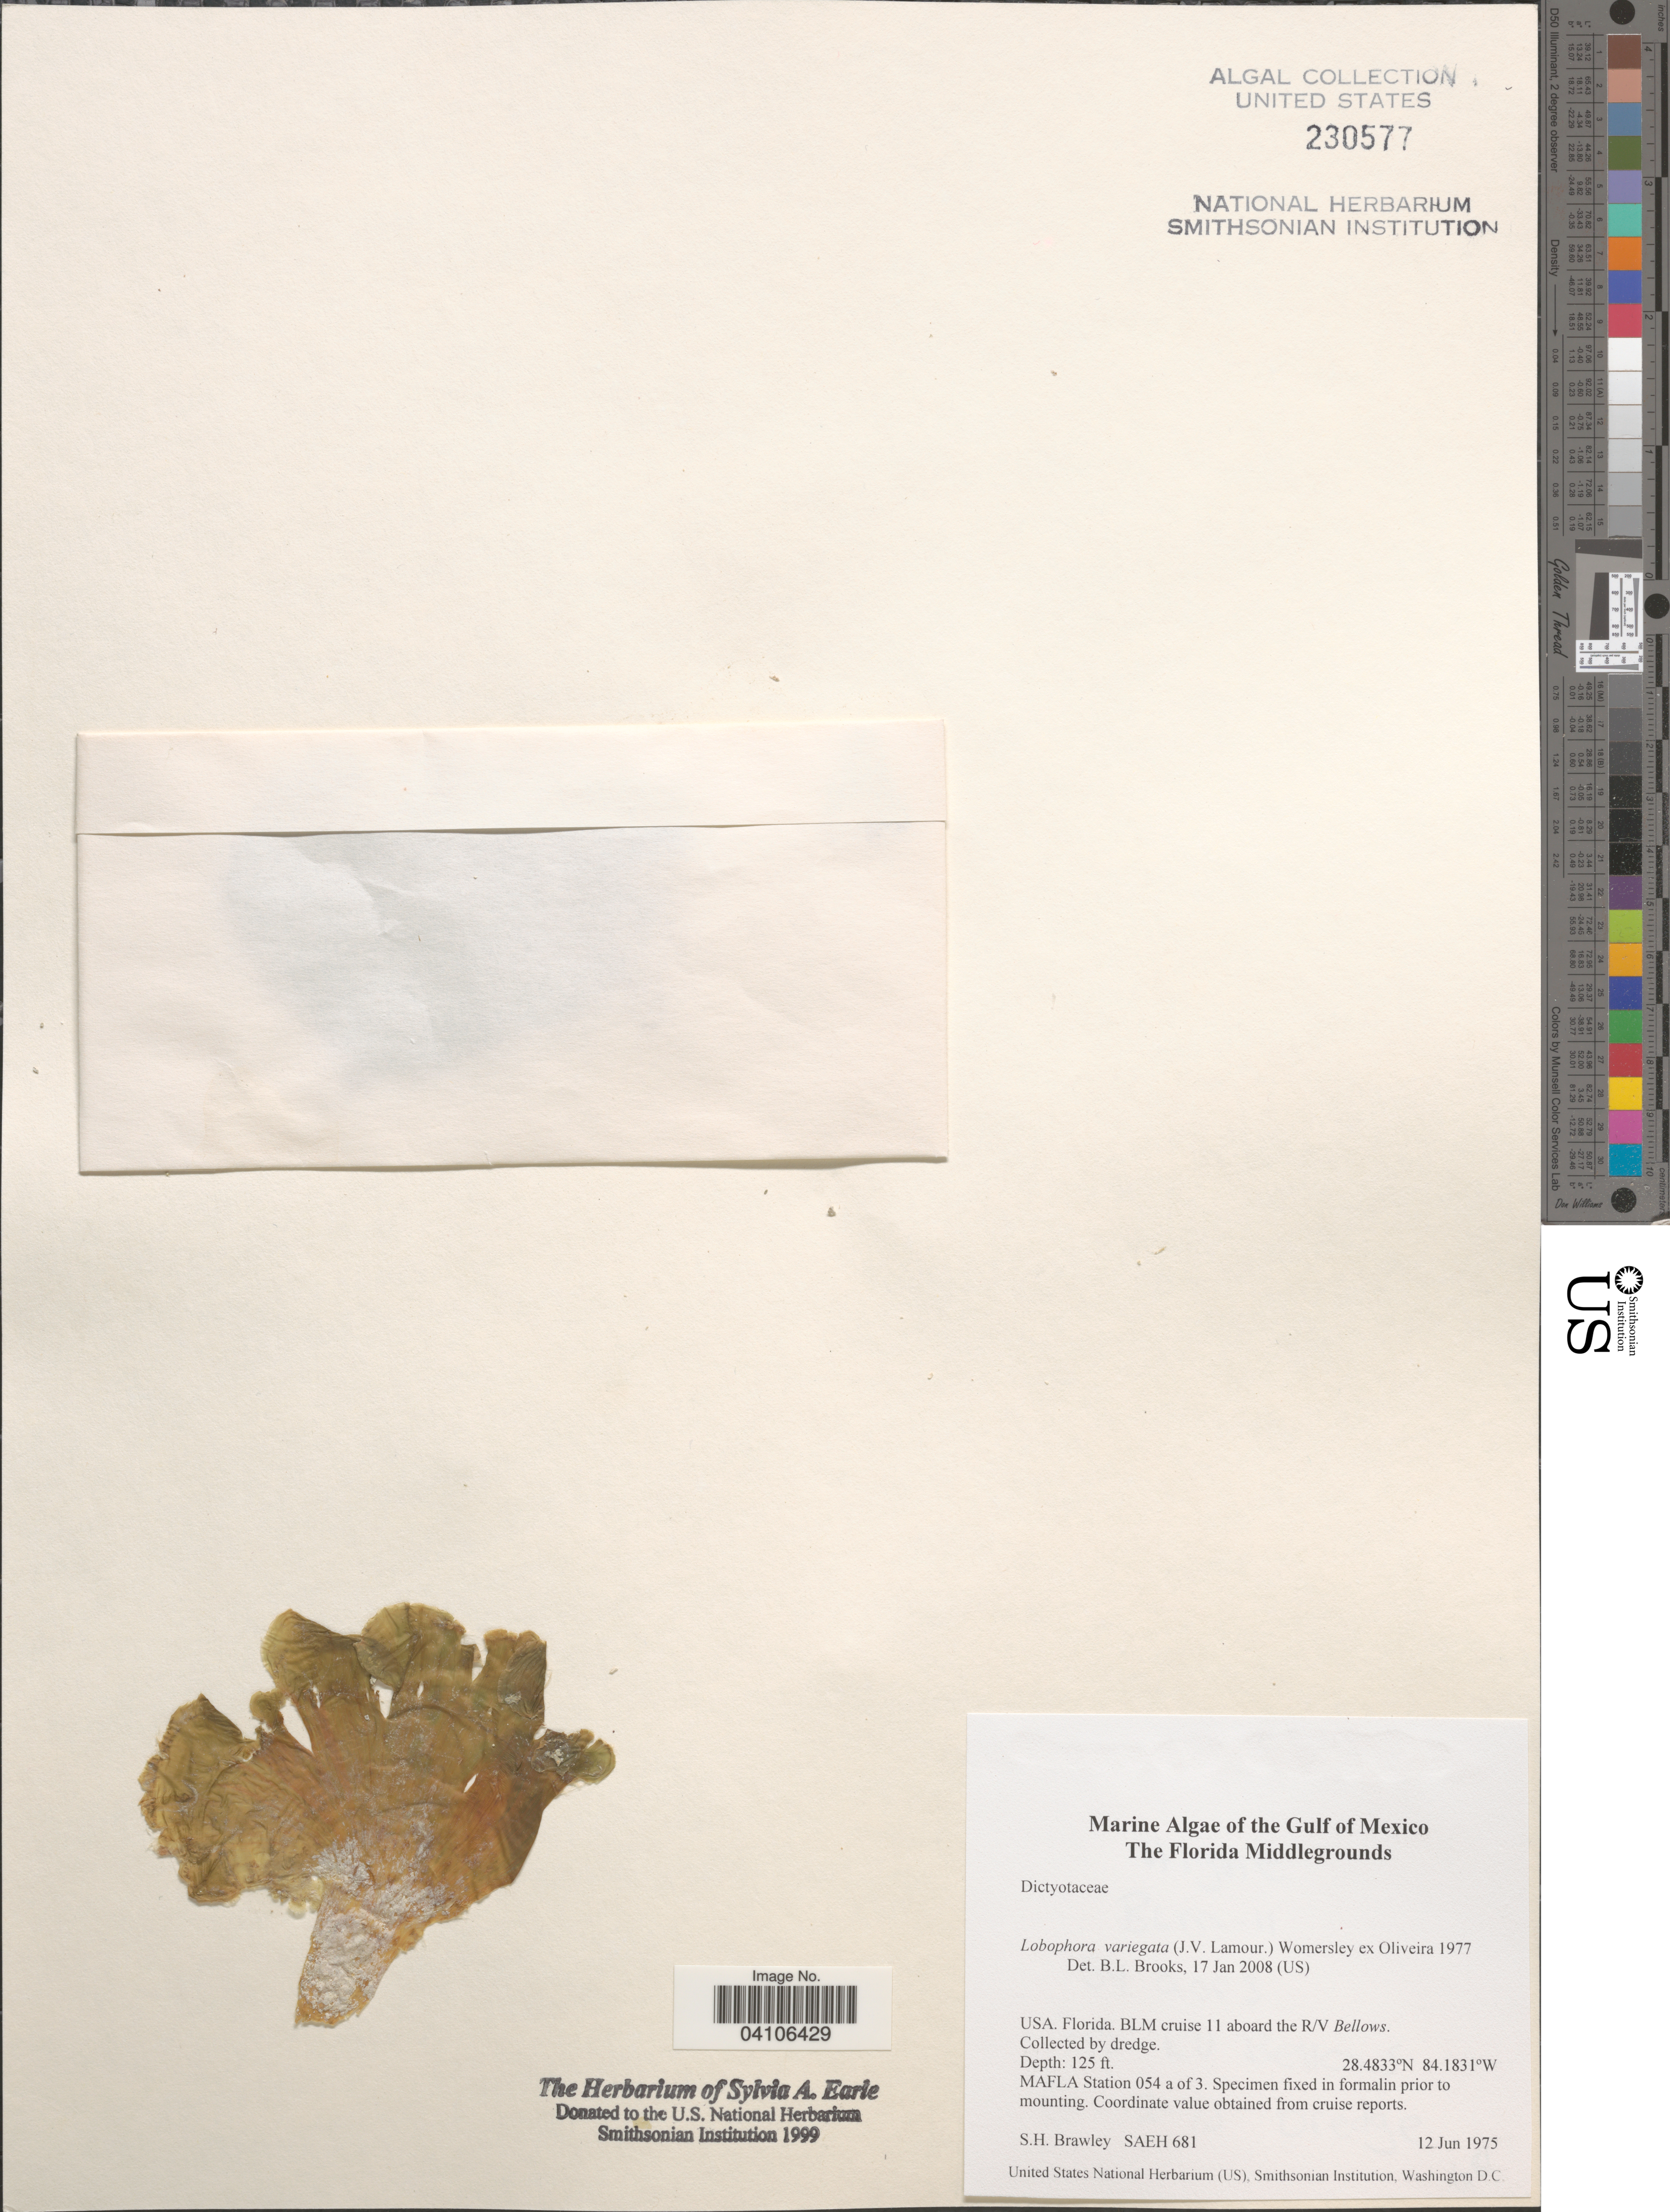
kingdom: Chromista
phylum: Ochrophyta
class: Phaeophyceae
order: Dictyotales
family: Dictyotaceae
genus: Lobophora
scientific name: Lobophora variegata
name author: (J.V.Lamouroux) Womersley & E.C. Oliveira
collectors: S. Brawley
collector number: SAEH681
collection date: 1975-06-12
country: United States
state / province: Florida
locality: The Gulf of Mexico. The Florida Middlegrounds. BLM cruise 11 aboard the R/V Bellows. MAFLA Station 054 a of 3.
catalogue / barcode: US 230577